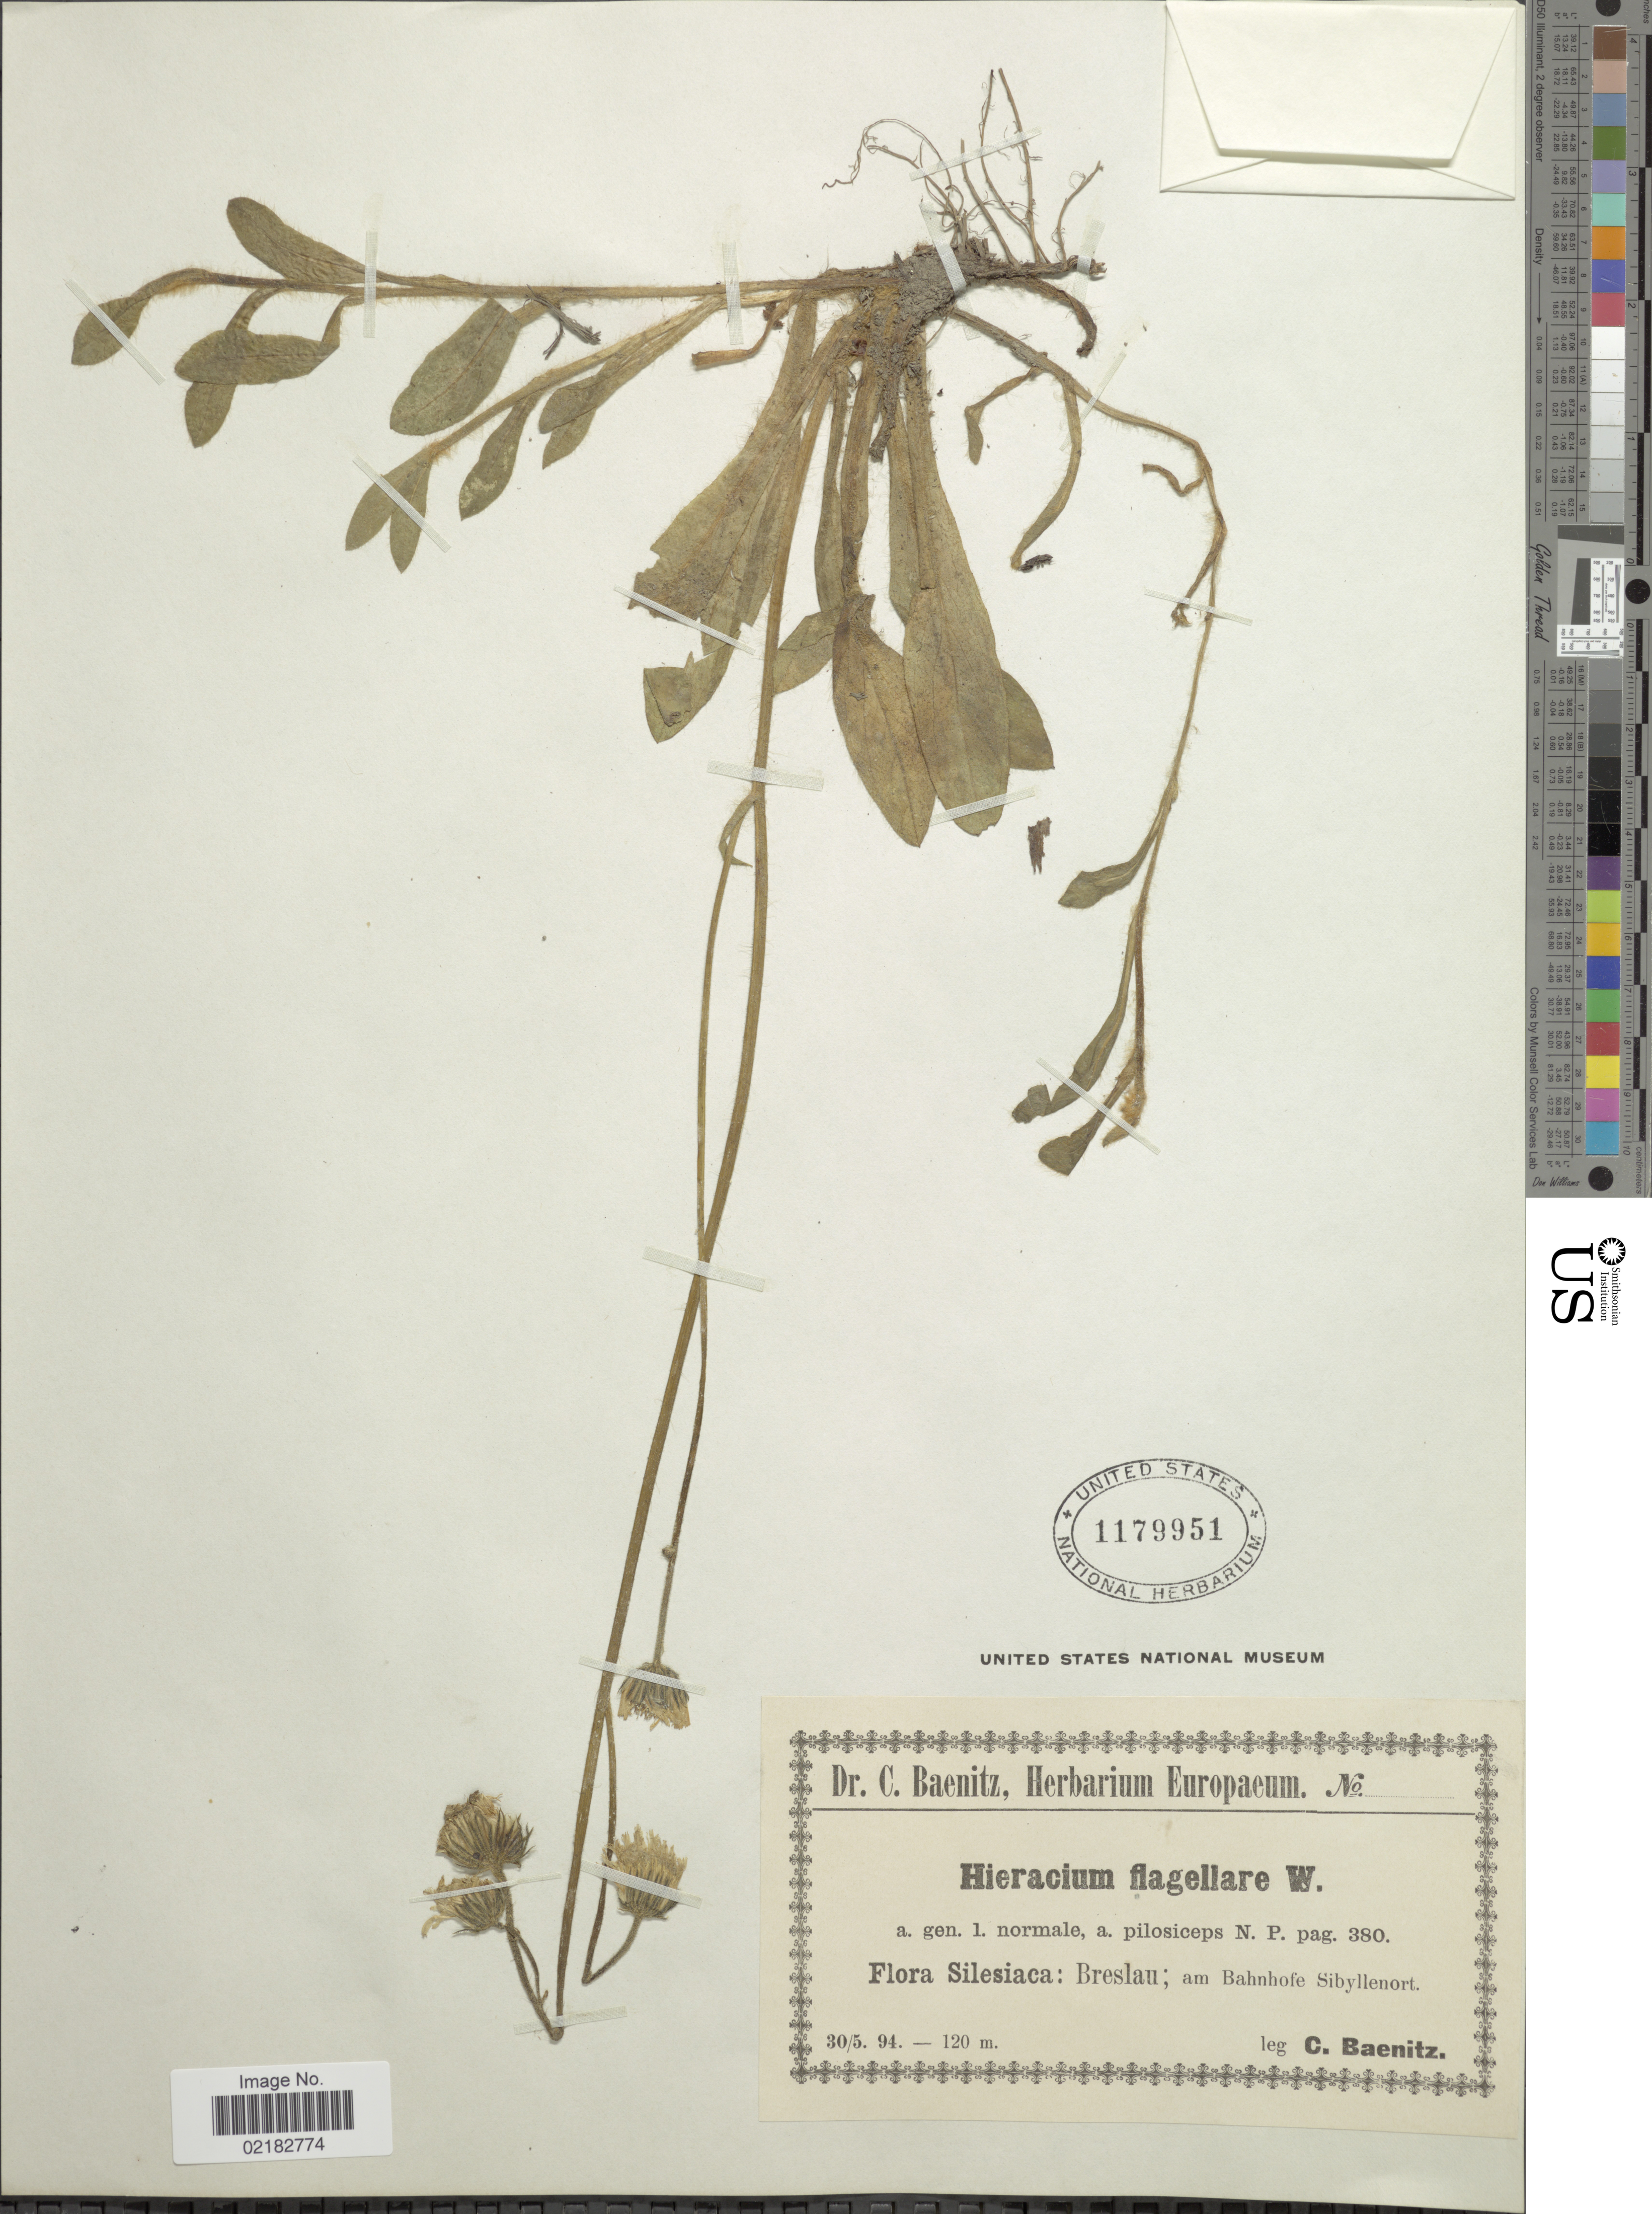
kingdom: Plantae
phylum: Tracheophyta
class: Magnoliopsida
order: Asterales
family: Asteraceae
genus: Pilosella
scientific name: Pilosella flagellaris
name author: (Willd.) Arvet-Touvet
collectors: C. G. Baenitz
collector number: s..n.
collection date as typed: Transcribed d/m/y: 30/5/94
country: Poland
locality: Silesiaca: Breslau; am Bahnhofe Sibyllenort.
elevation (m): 120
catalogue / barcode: US 1179951